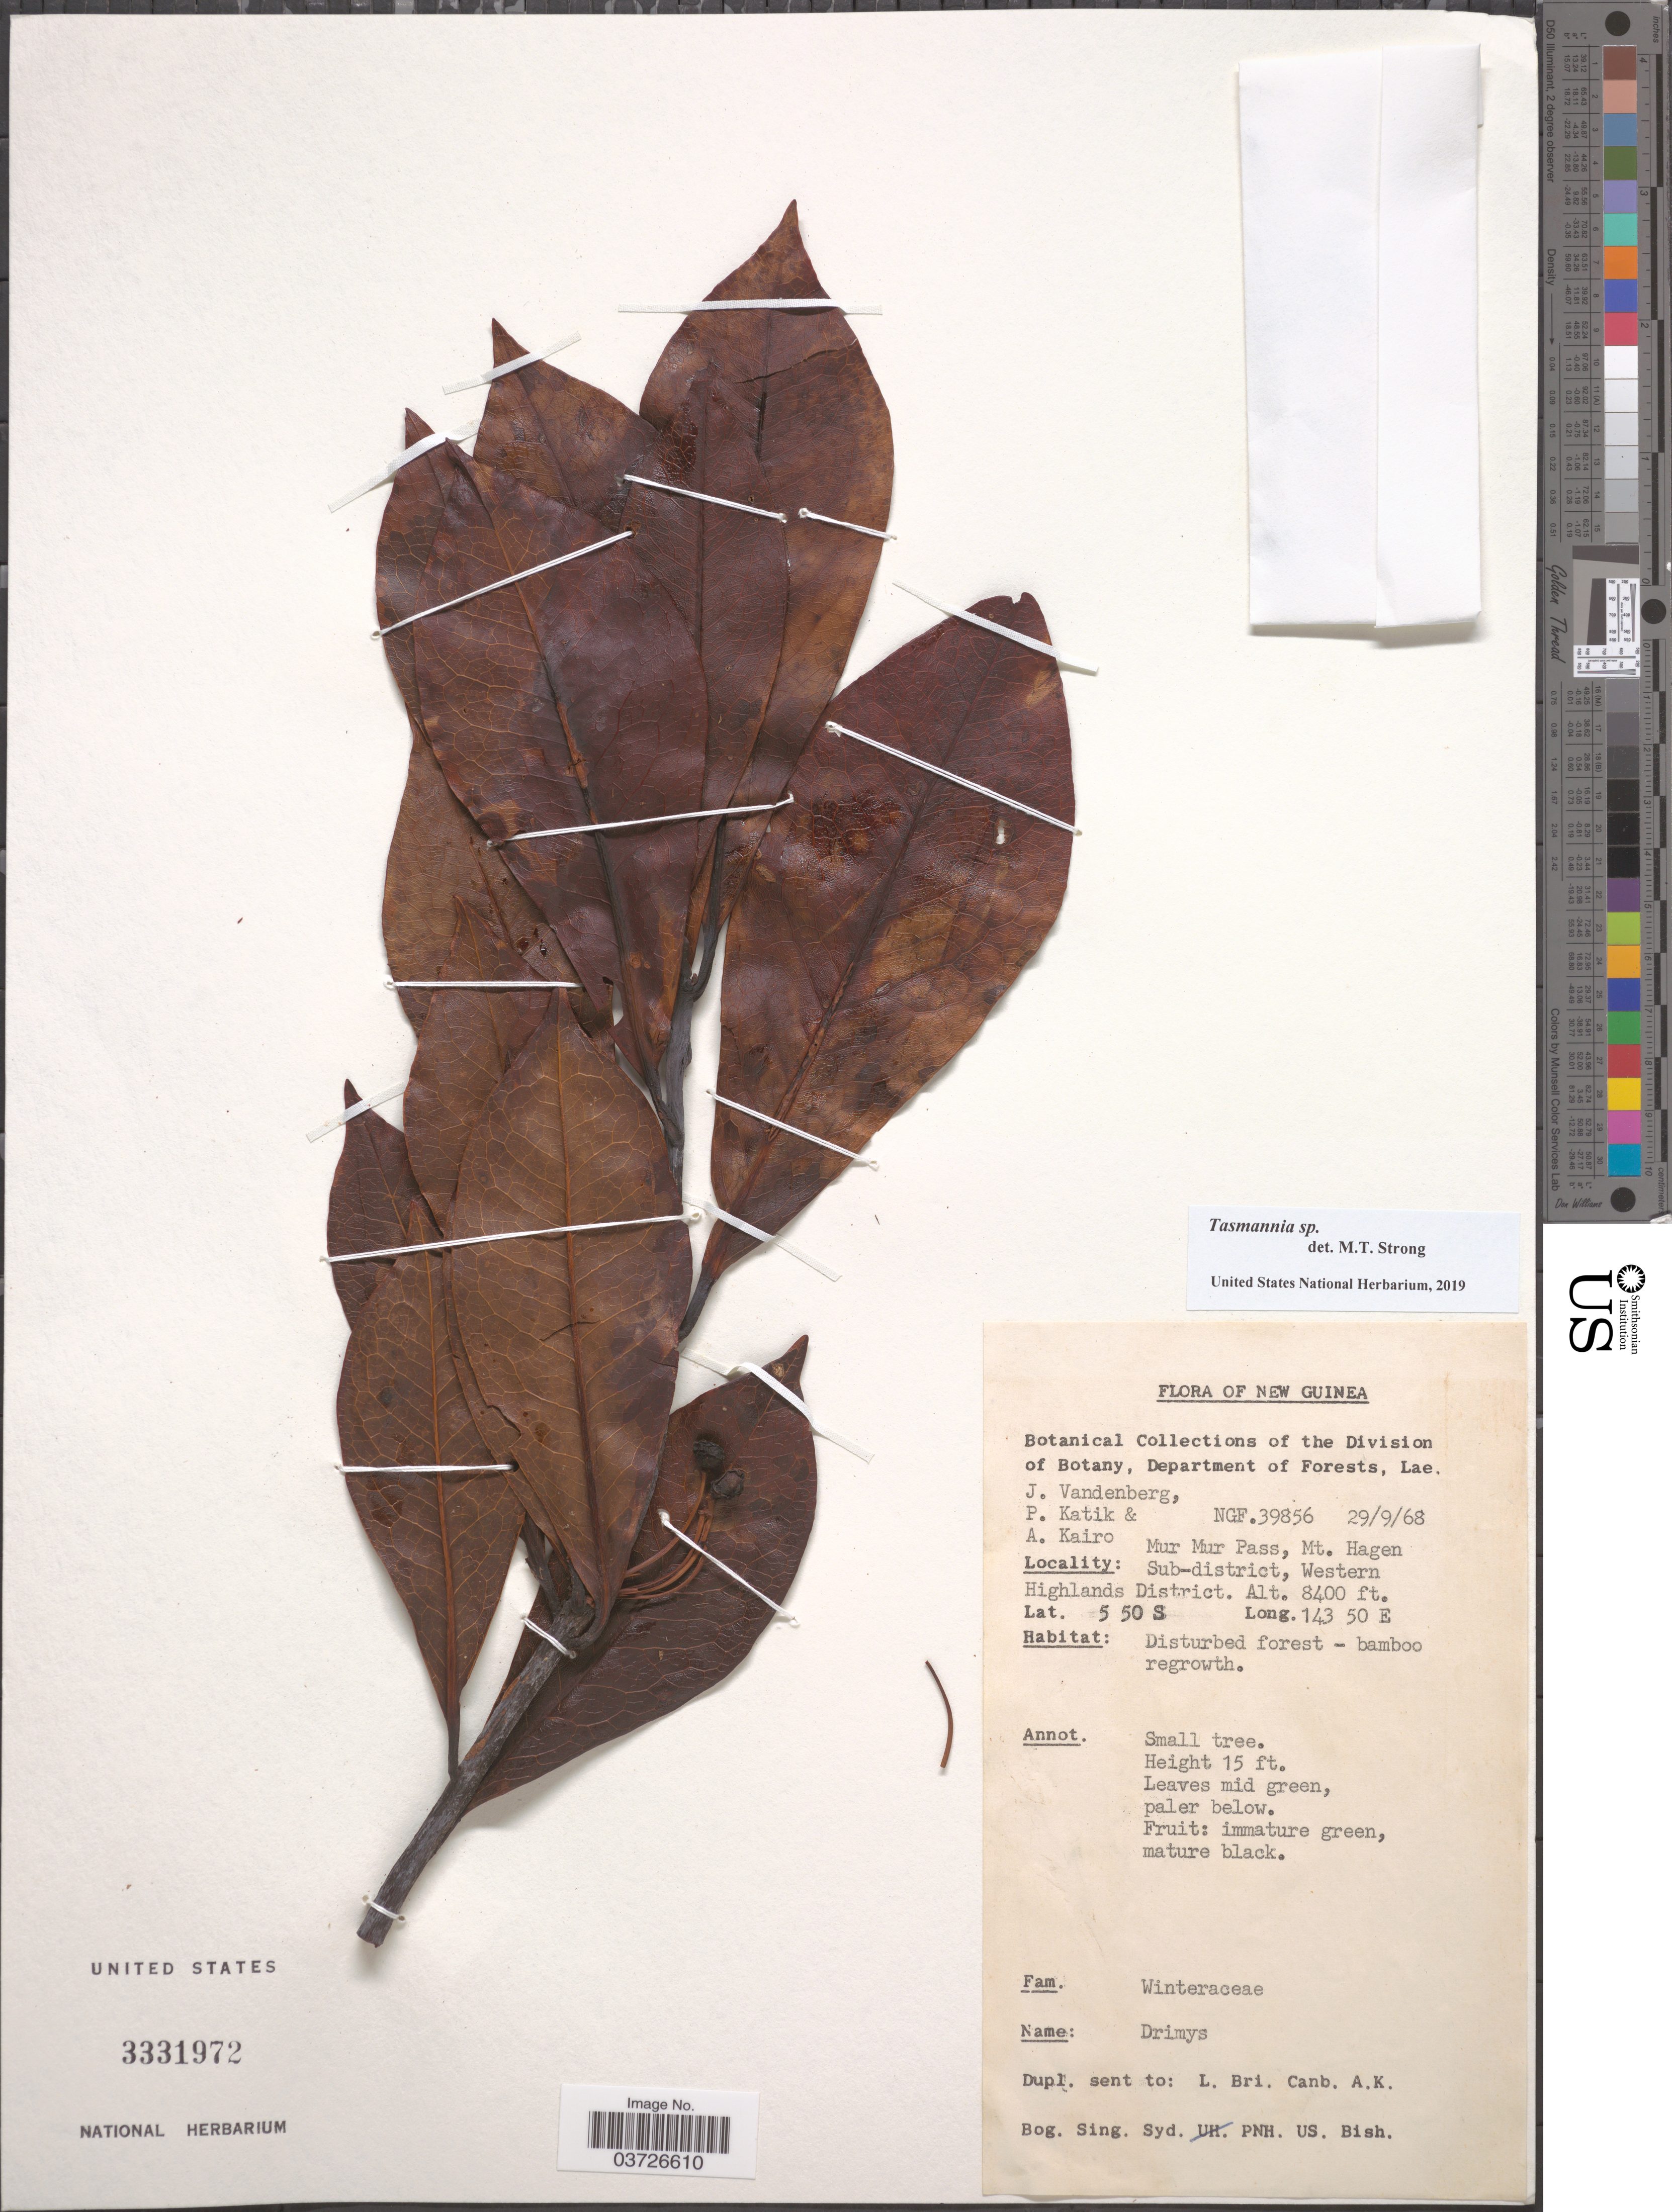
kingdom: Plantae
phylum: Tracheophyta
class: Magnoliopsida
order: Canellales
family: Winteraceae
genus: Tasmannia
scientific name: Tasmannia sp.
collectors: J. Vandenberg, P. Katik & A. Kairo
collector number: NGF39856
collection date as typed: Transcribed d/m/y: 29/9/68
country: Papua New Guinea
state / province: Western Highlands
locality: New Guinea. Mur Mur Pass, Mt. Hagen Sub-district, Western Highlands District.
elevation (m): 2560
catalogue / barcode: US 3331972